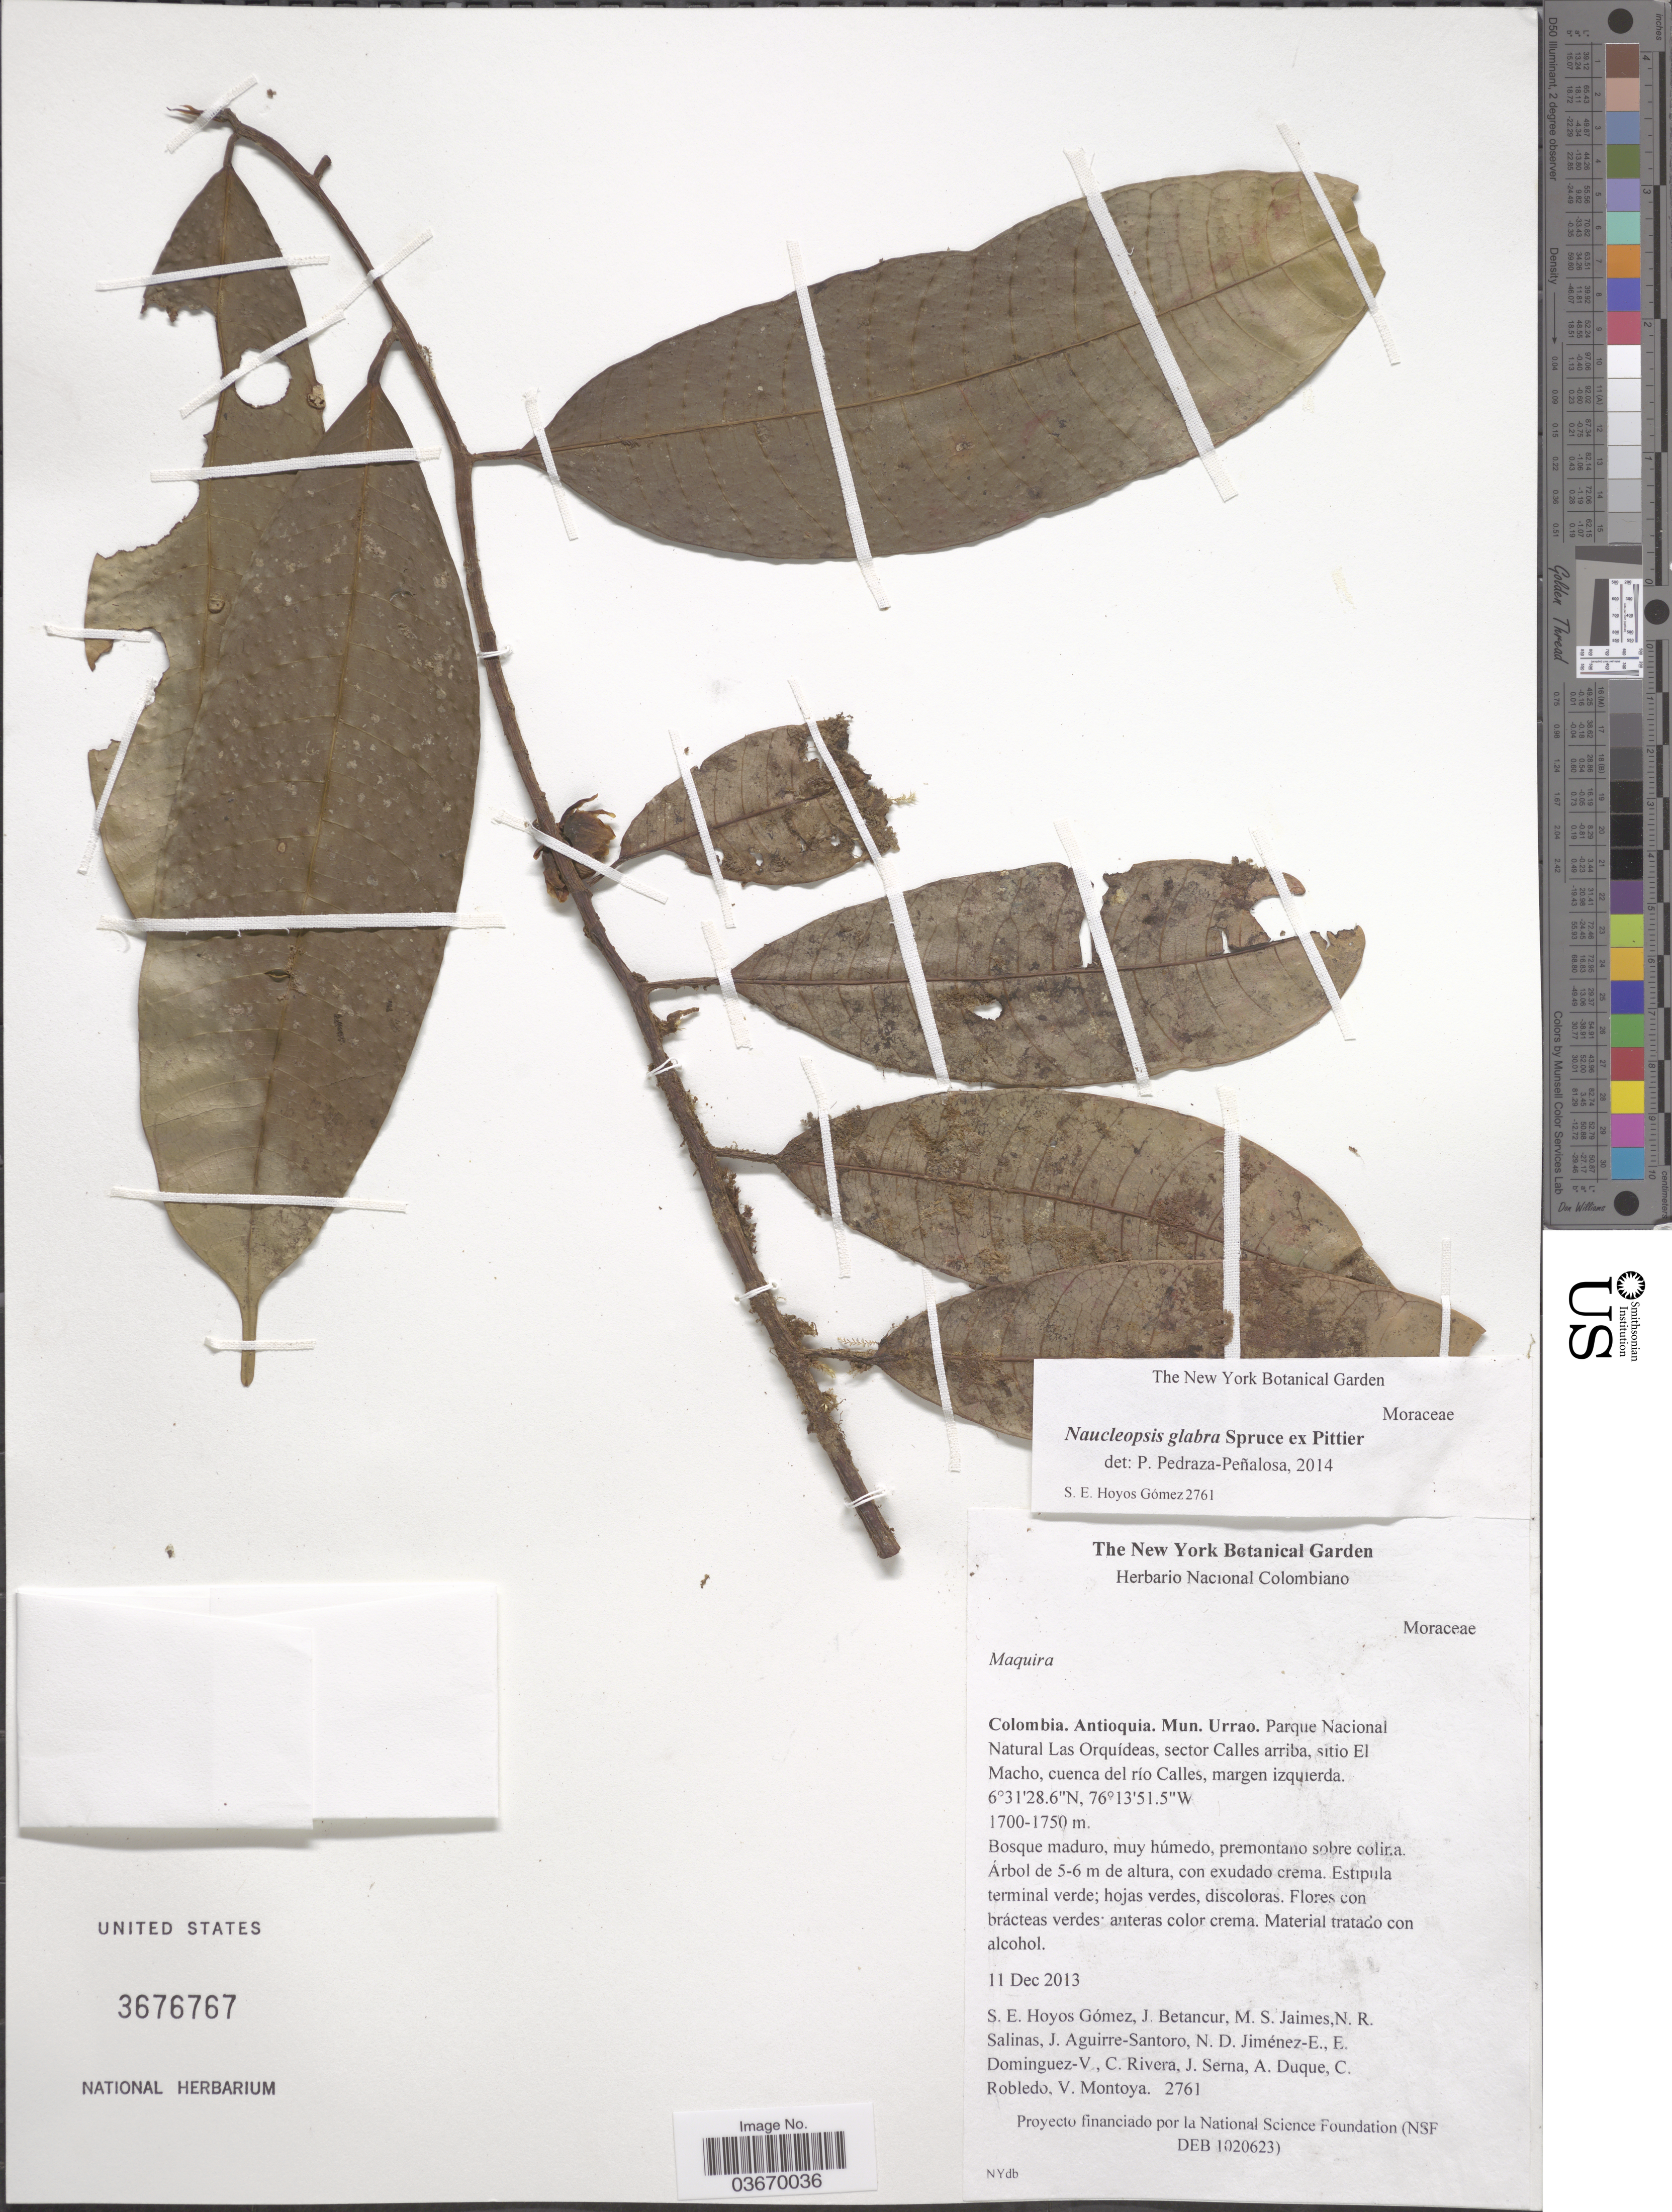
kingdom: Plantae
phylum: Tracheophyta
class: Magnoliopsida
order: Rosales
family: Moraceae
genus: Naucleopsis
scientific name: Naucleopsis glabra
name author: Spruce ex Pittier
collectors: S. Hoyos-Gomez, J. Betancur, M. Jaimes, N. Salinas & et al.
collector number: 2761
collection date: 2013-12-11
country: Colombia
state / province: Antioquia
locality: Mun. Urrao. Parque Nacional Natural Las Orquídeas, sector Calles arriba, sitio El Macho, cuenca del río Calles, margen izquierda.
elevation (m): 1700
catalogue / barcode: US 3676767